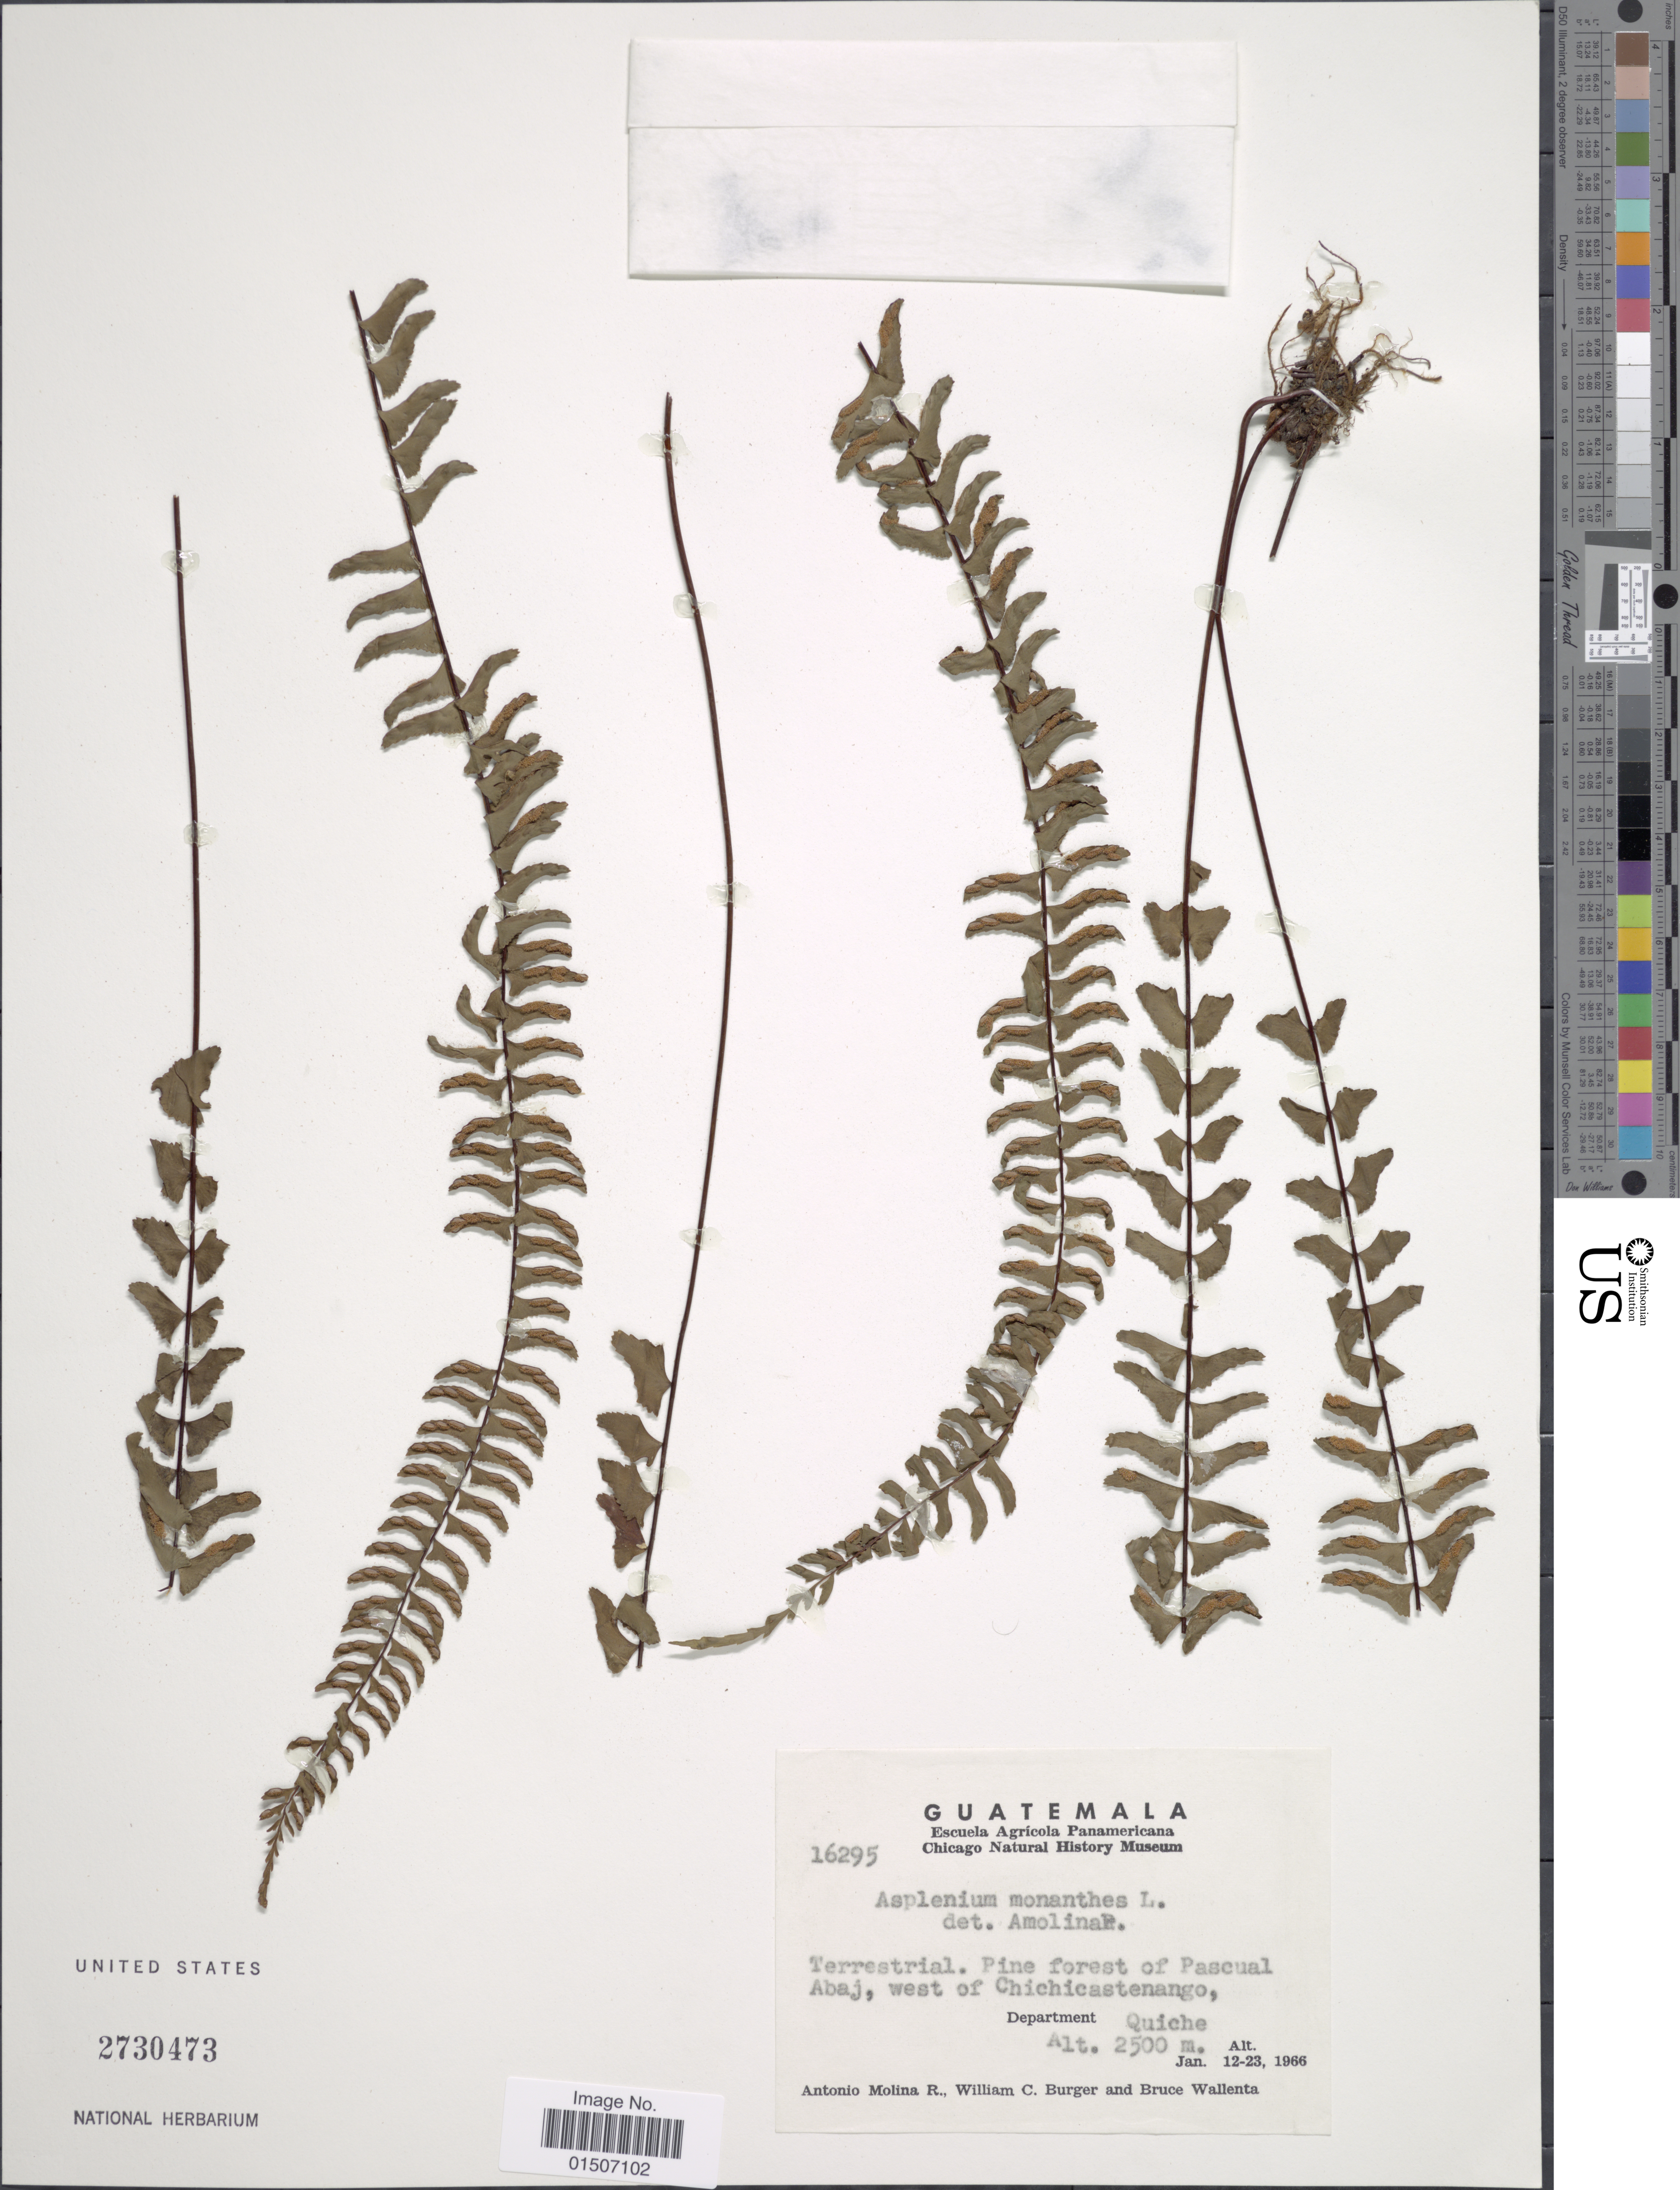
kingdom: Plantae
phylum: Tracheophyta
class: Polypodiopsida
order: Polypodiales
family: Aspleniaceae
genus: Asplenium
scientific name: Asplenium monanthes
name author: L.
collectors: A. Molina R., W. Burger & B. Wallenta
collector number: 16295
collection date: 1966-01-12/1966-01-23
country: Guatemala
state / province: El Quiché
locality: Pine forest of Pascual Abaj, west of Chichicastenango, Department Quiche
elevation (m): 2500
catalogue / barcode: US 2730473